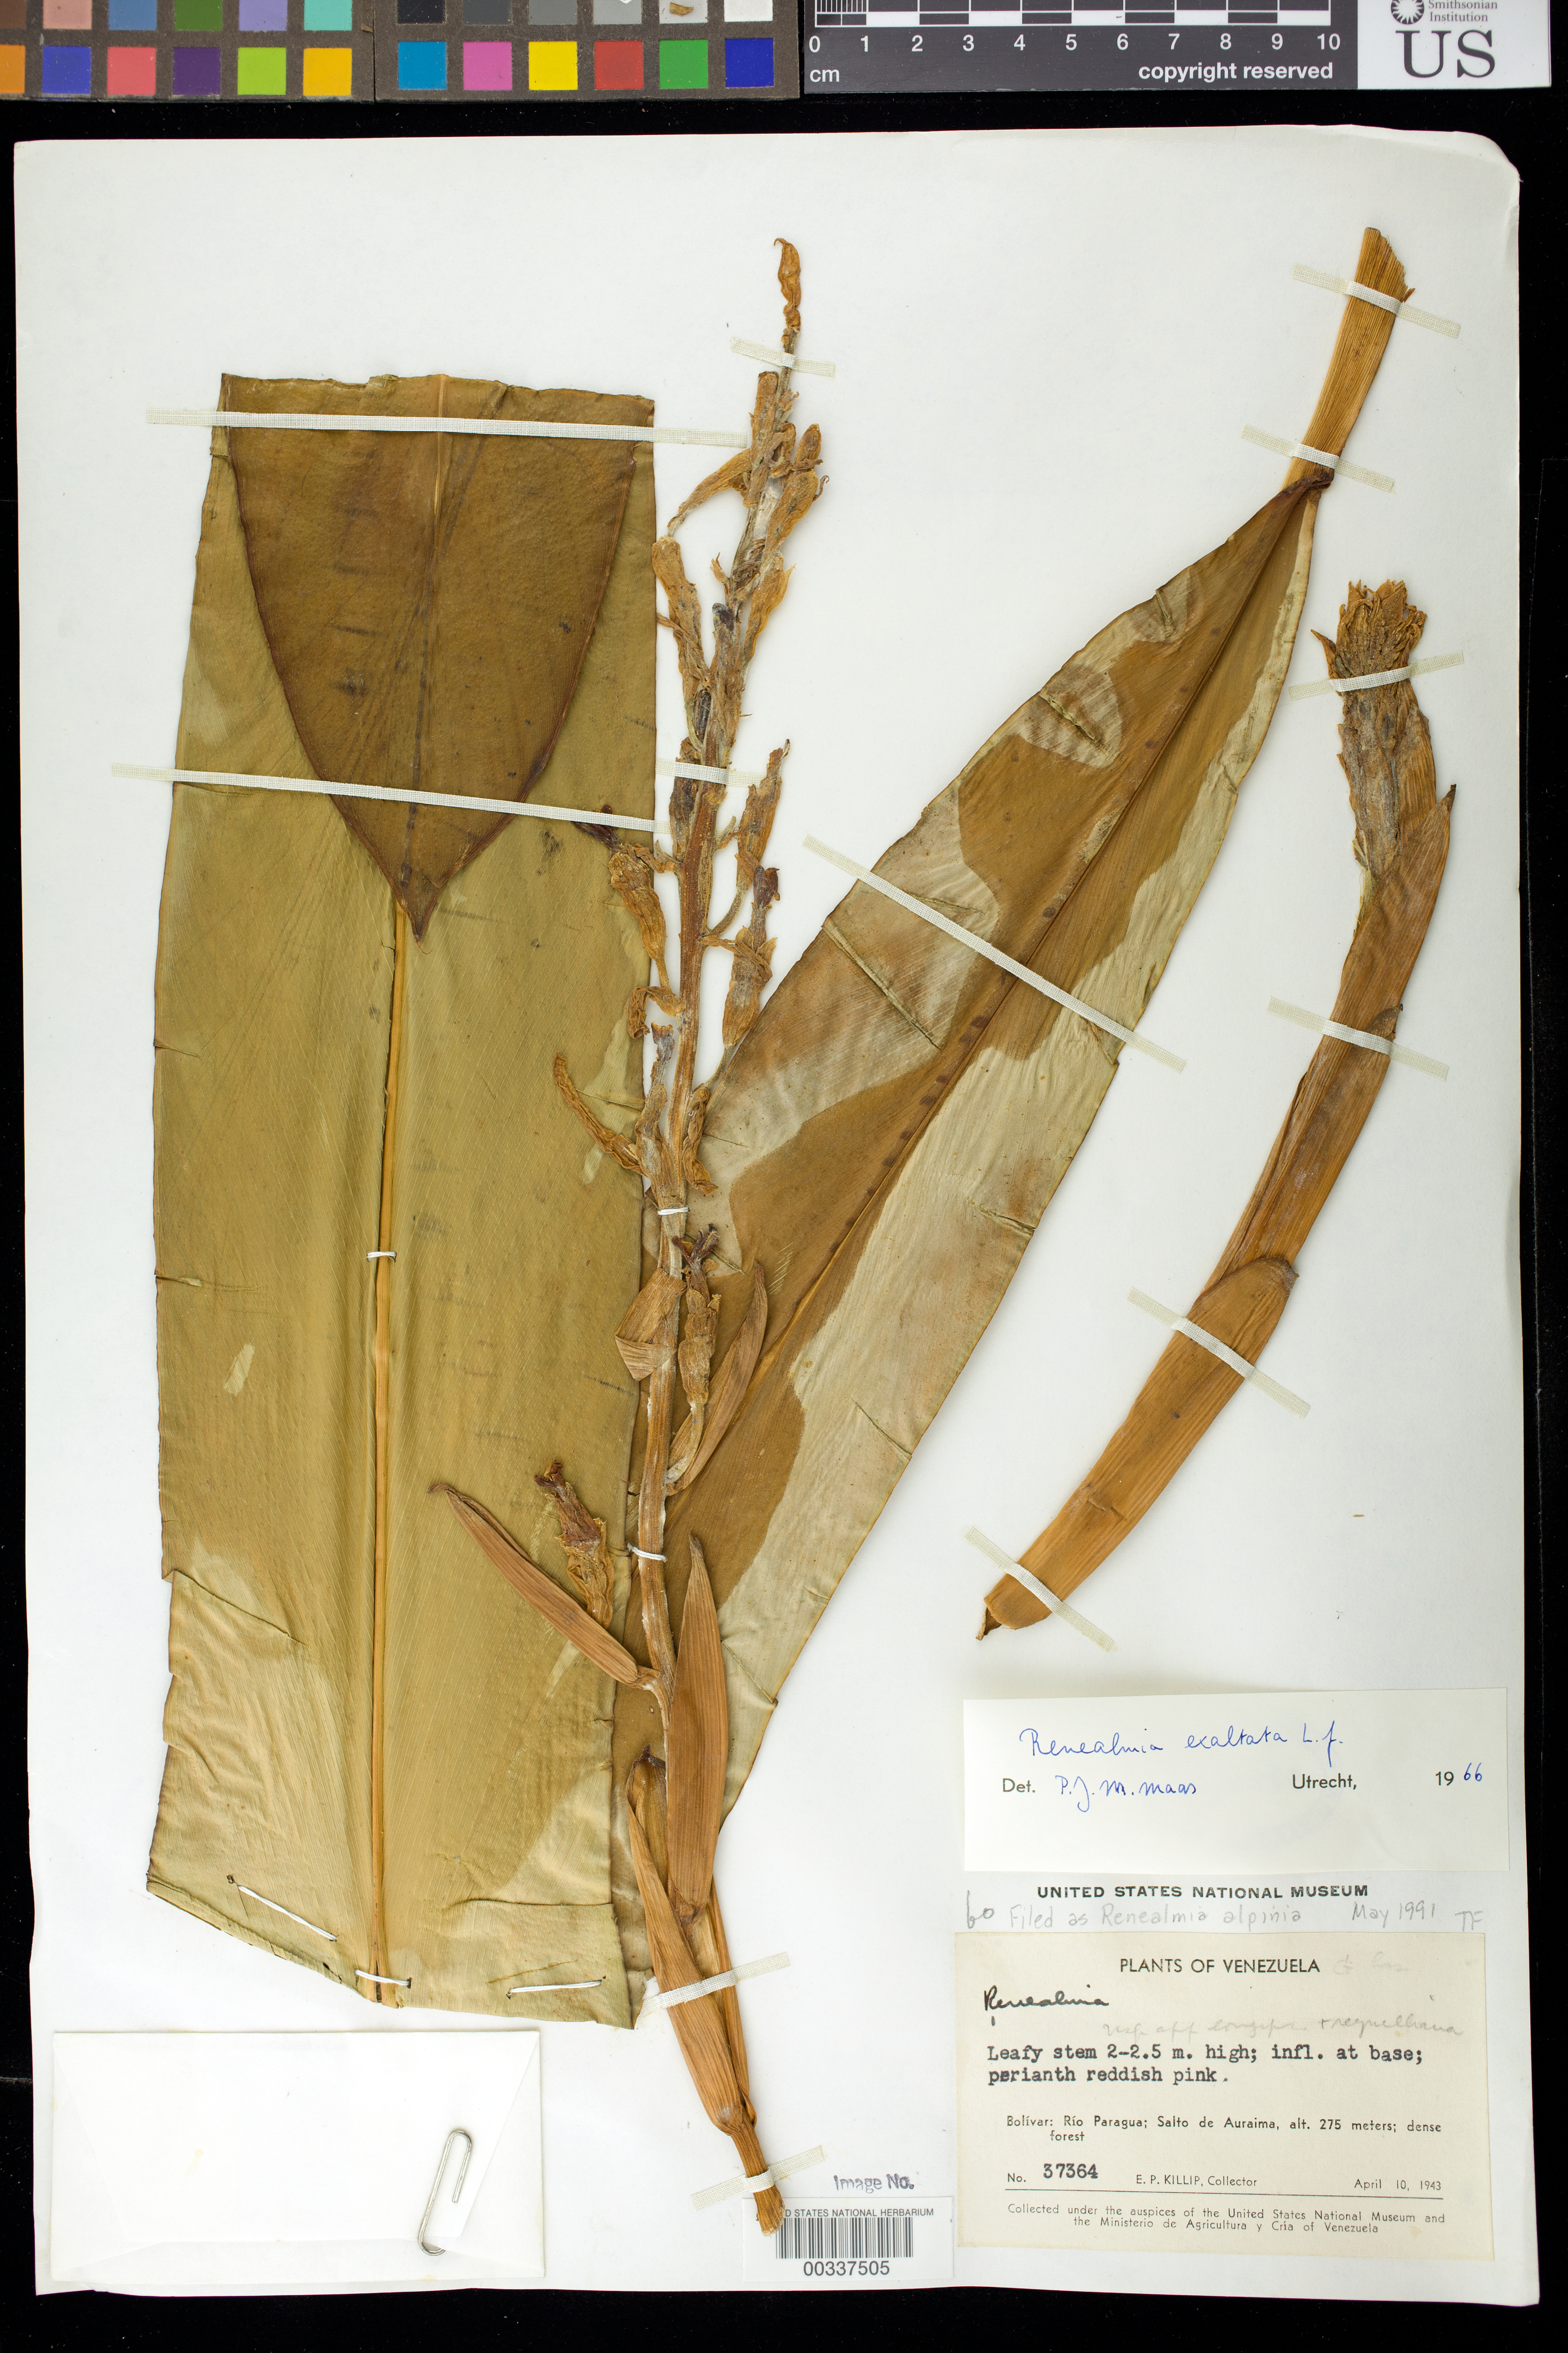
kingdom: Plantae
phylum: Tracheophyta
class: Liliopsida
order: Zingiberales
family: Zingiberaceae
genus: Renealmia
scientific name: Renealmia alpinia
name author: (Rottb.) Maas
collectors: E. P. Killip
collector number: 37364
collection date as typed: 10 Apr 1943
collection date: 1943-04-10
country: Venezuela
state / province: Bolivar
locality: Rio paragua; salto de auraima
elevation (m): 275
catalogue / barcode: US 1855167